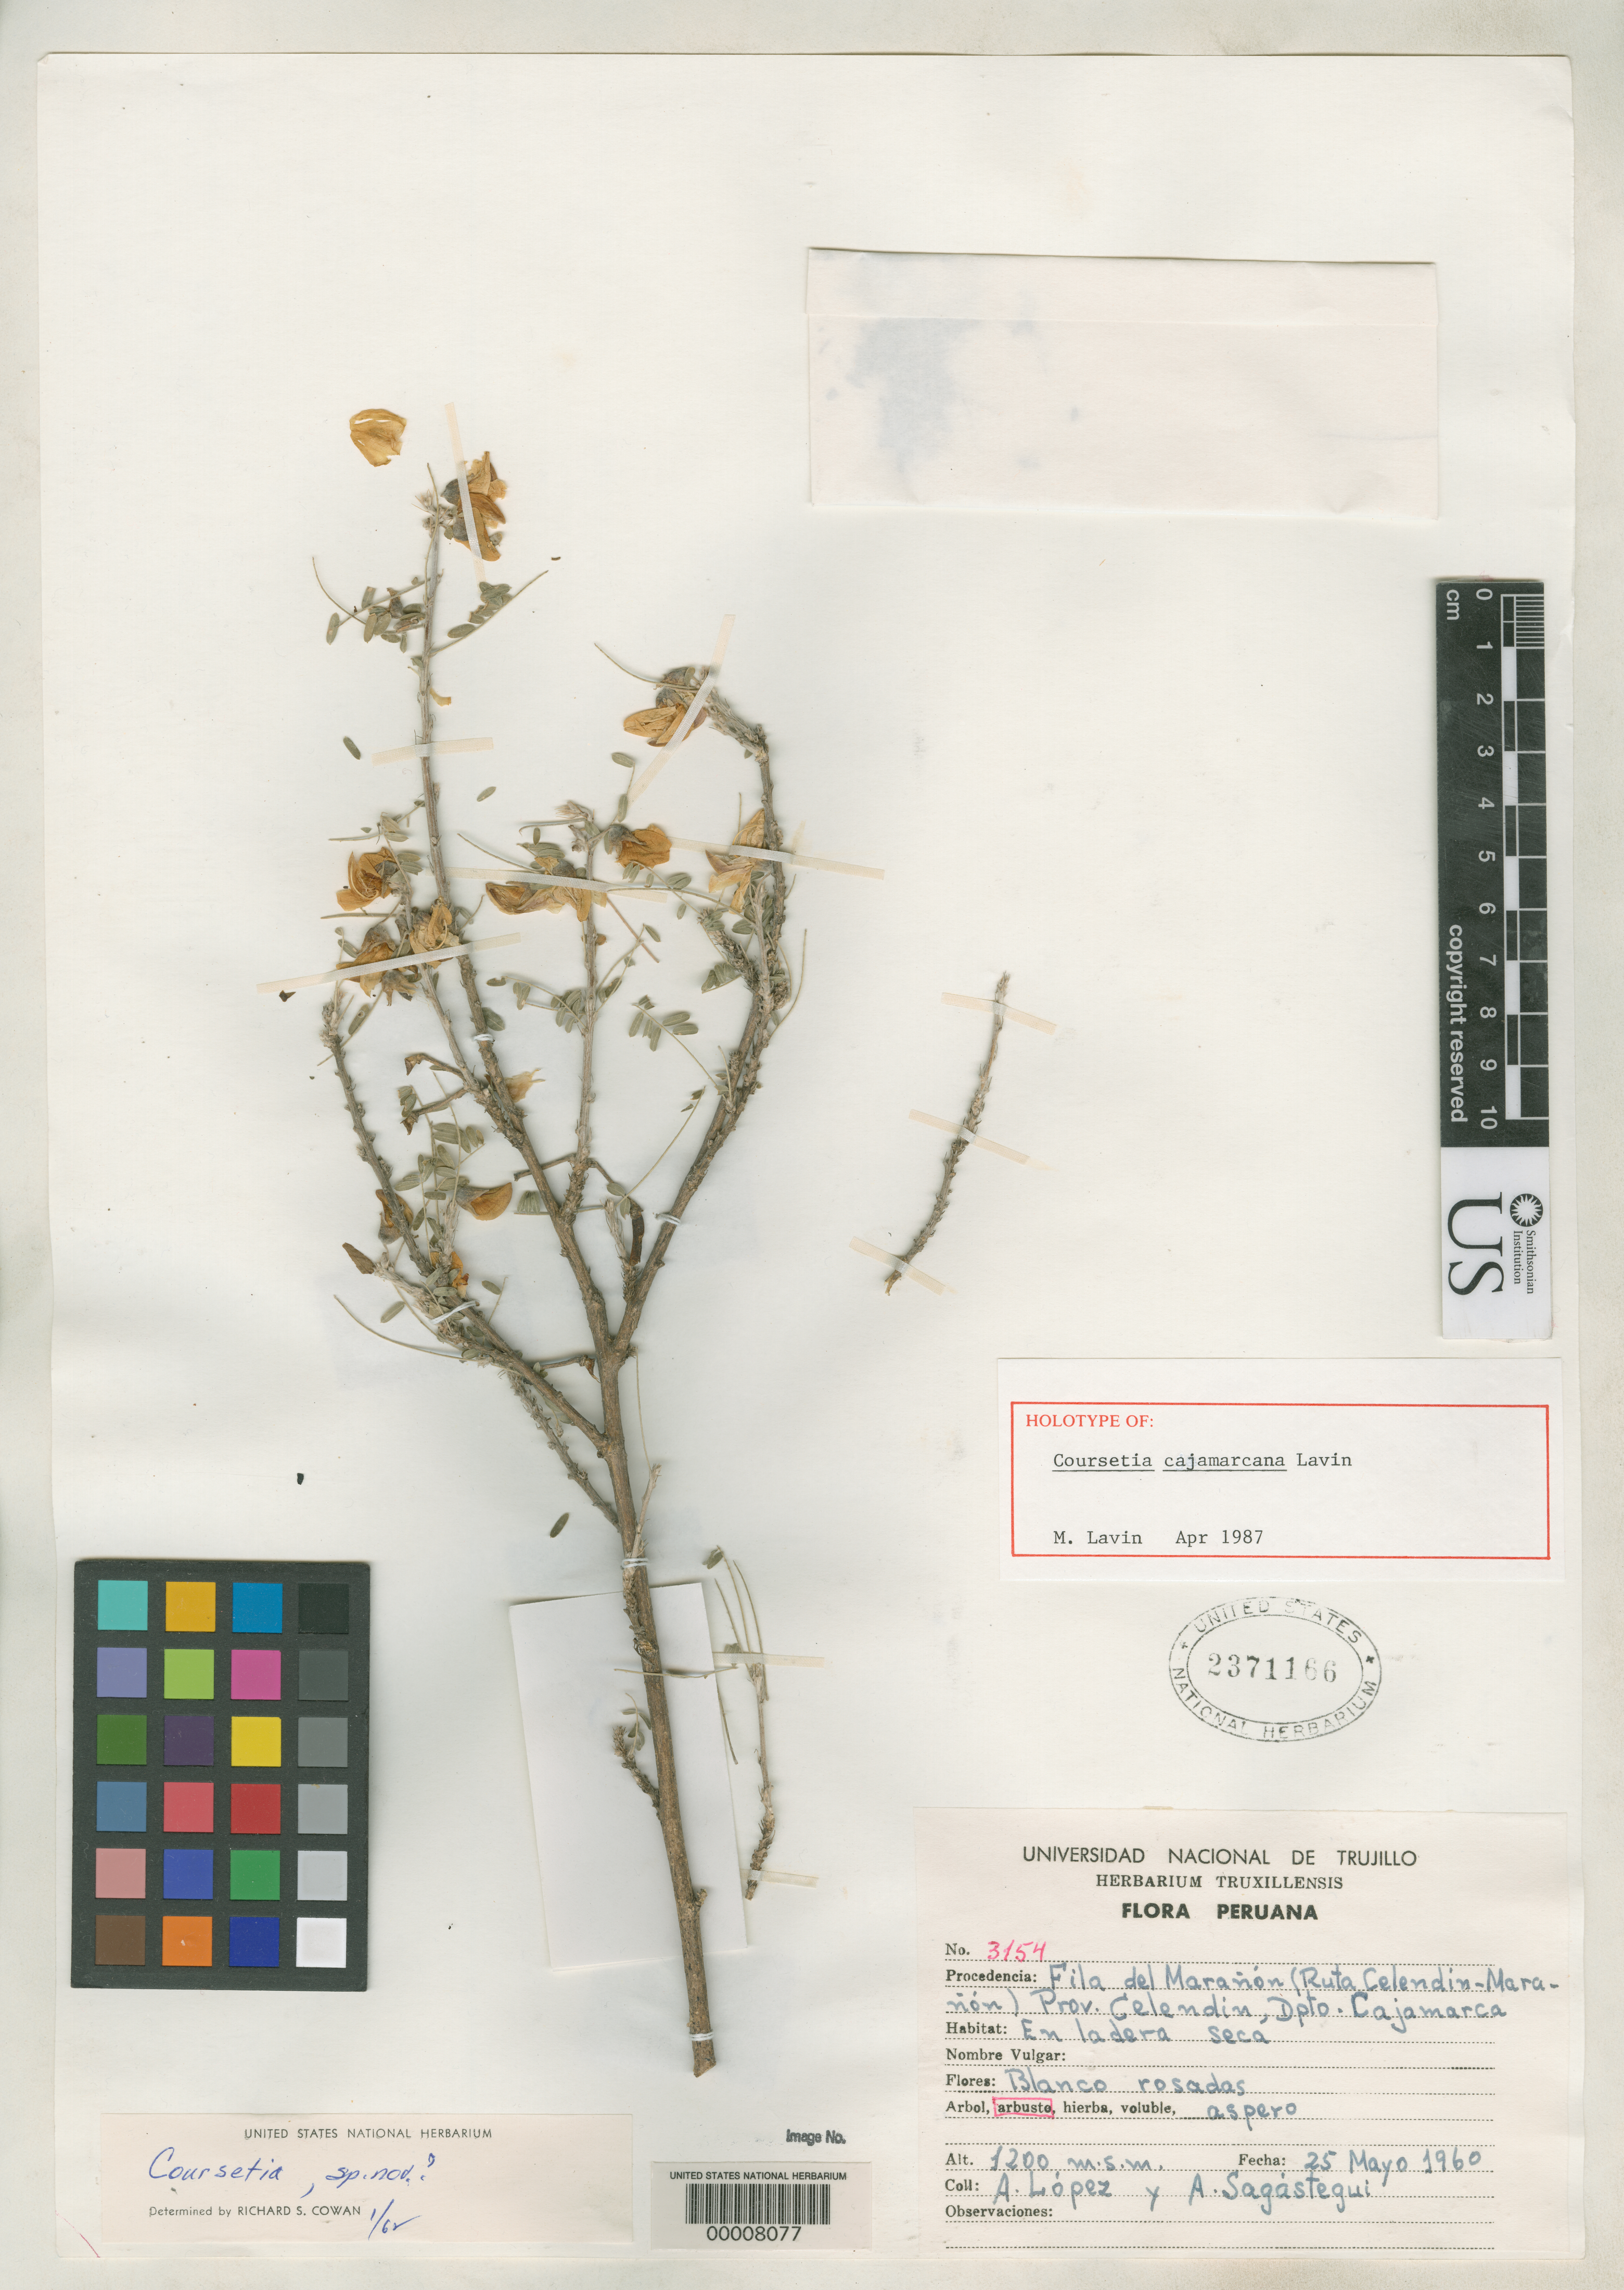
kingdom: Plantae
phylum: Tracheophyta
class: Magnoliopsida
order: Fabales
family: Fabaceae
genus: Coursetia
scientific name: Coursetia cajamarcana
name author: Lavin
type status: Holotype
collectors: A. Lopez & A. Sagástegui A.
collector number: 3154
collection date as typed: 25 May 1960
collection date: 1960-05-25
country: Peru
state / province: Cajamarca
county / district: Celendín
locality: fila del Maranon, Ruta Celendín-Maranon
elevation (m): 1200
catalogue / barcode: US 2371166